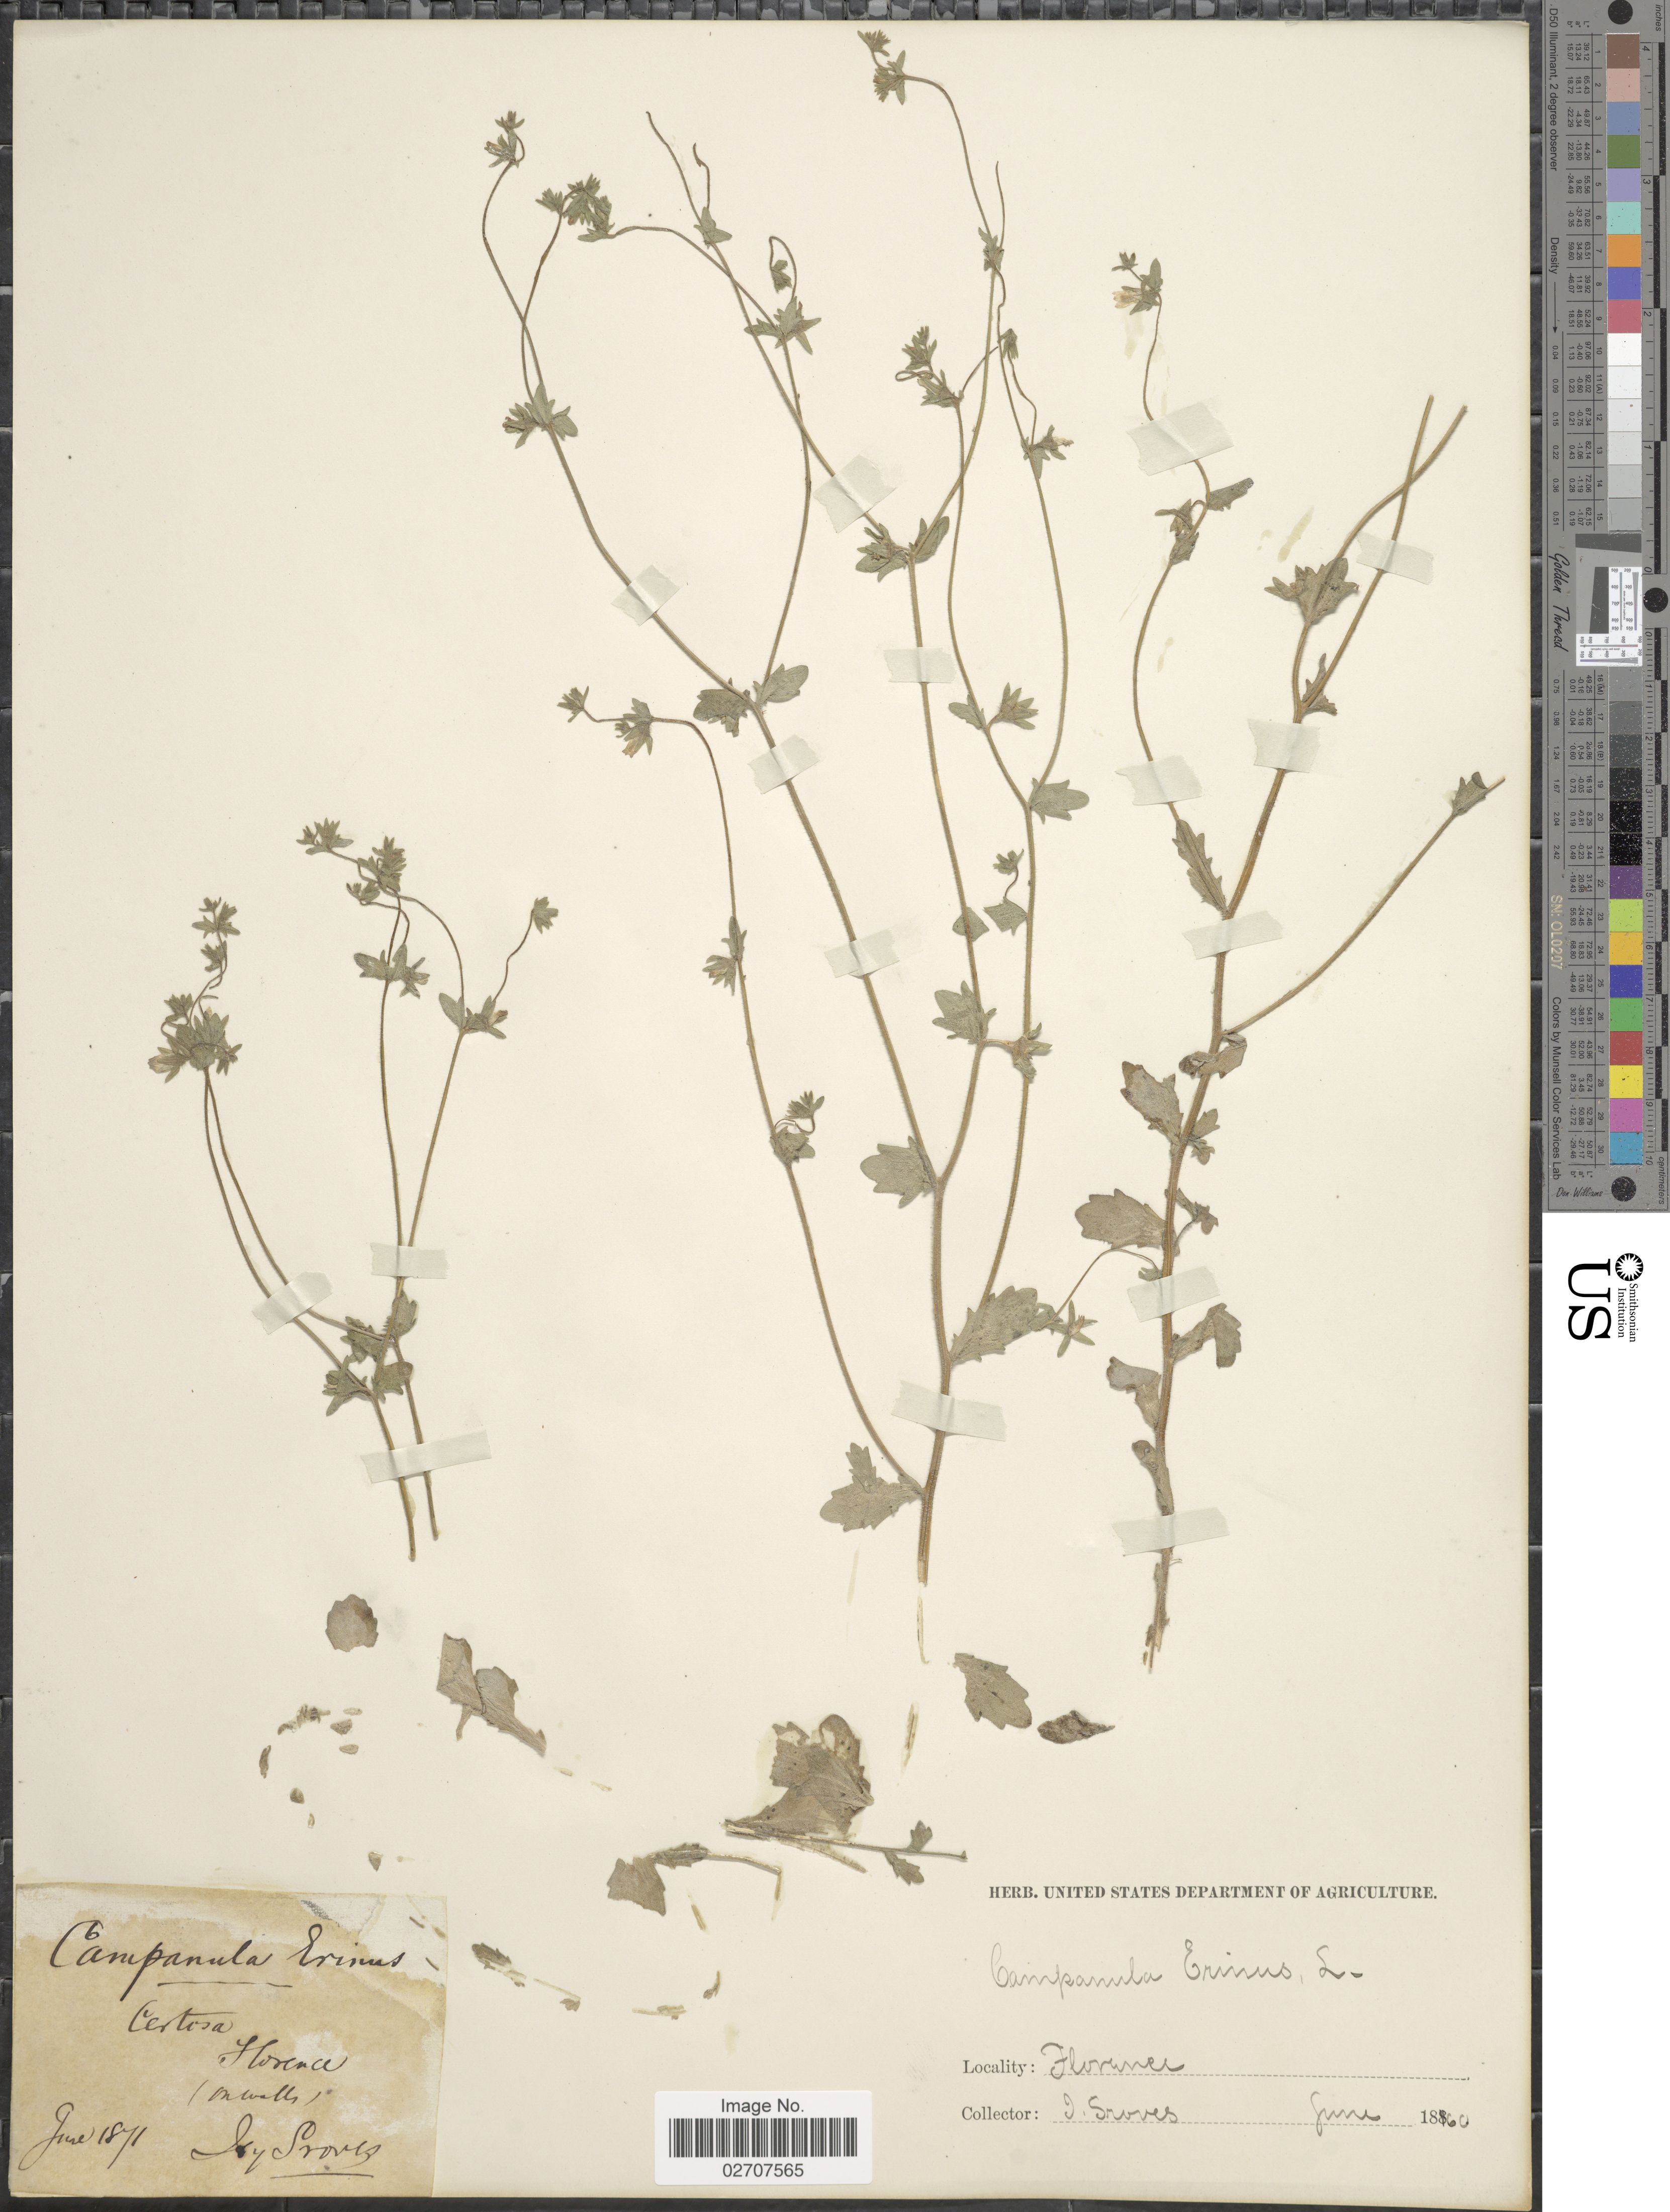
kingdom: Plantae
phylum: Tracheophyta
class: Magnoliopsida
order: Asterales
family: Campanulaceae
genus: Campanula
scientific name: Campanula erinus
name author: L.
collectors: J. Groves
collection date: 1871-06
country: Italy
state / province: Tuscany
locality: Certosa Florence (on wells)